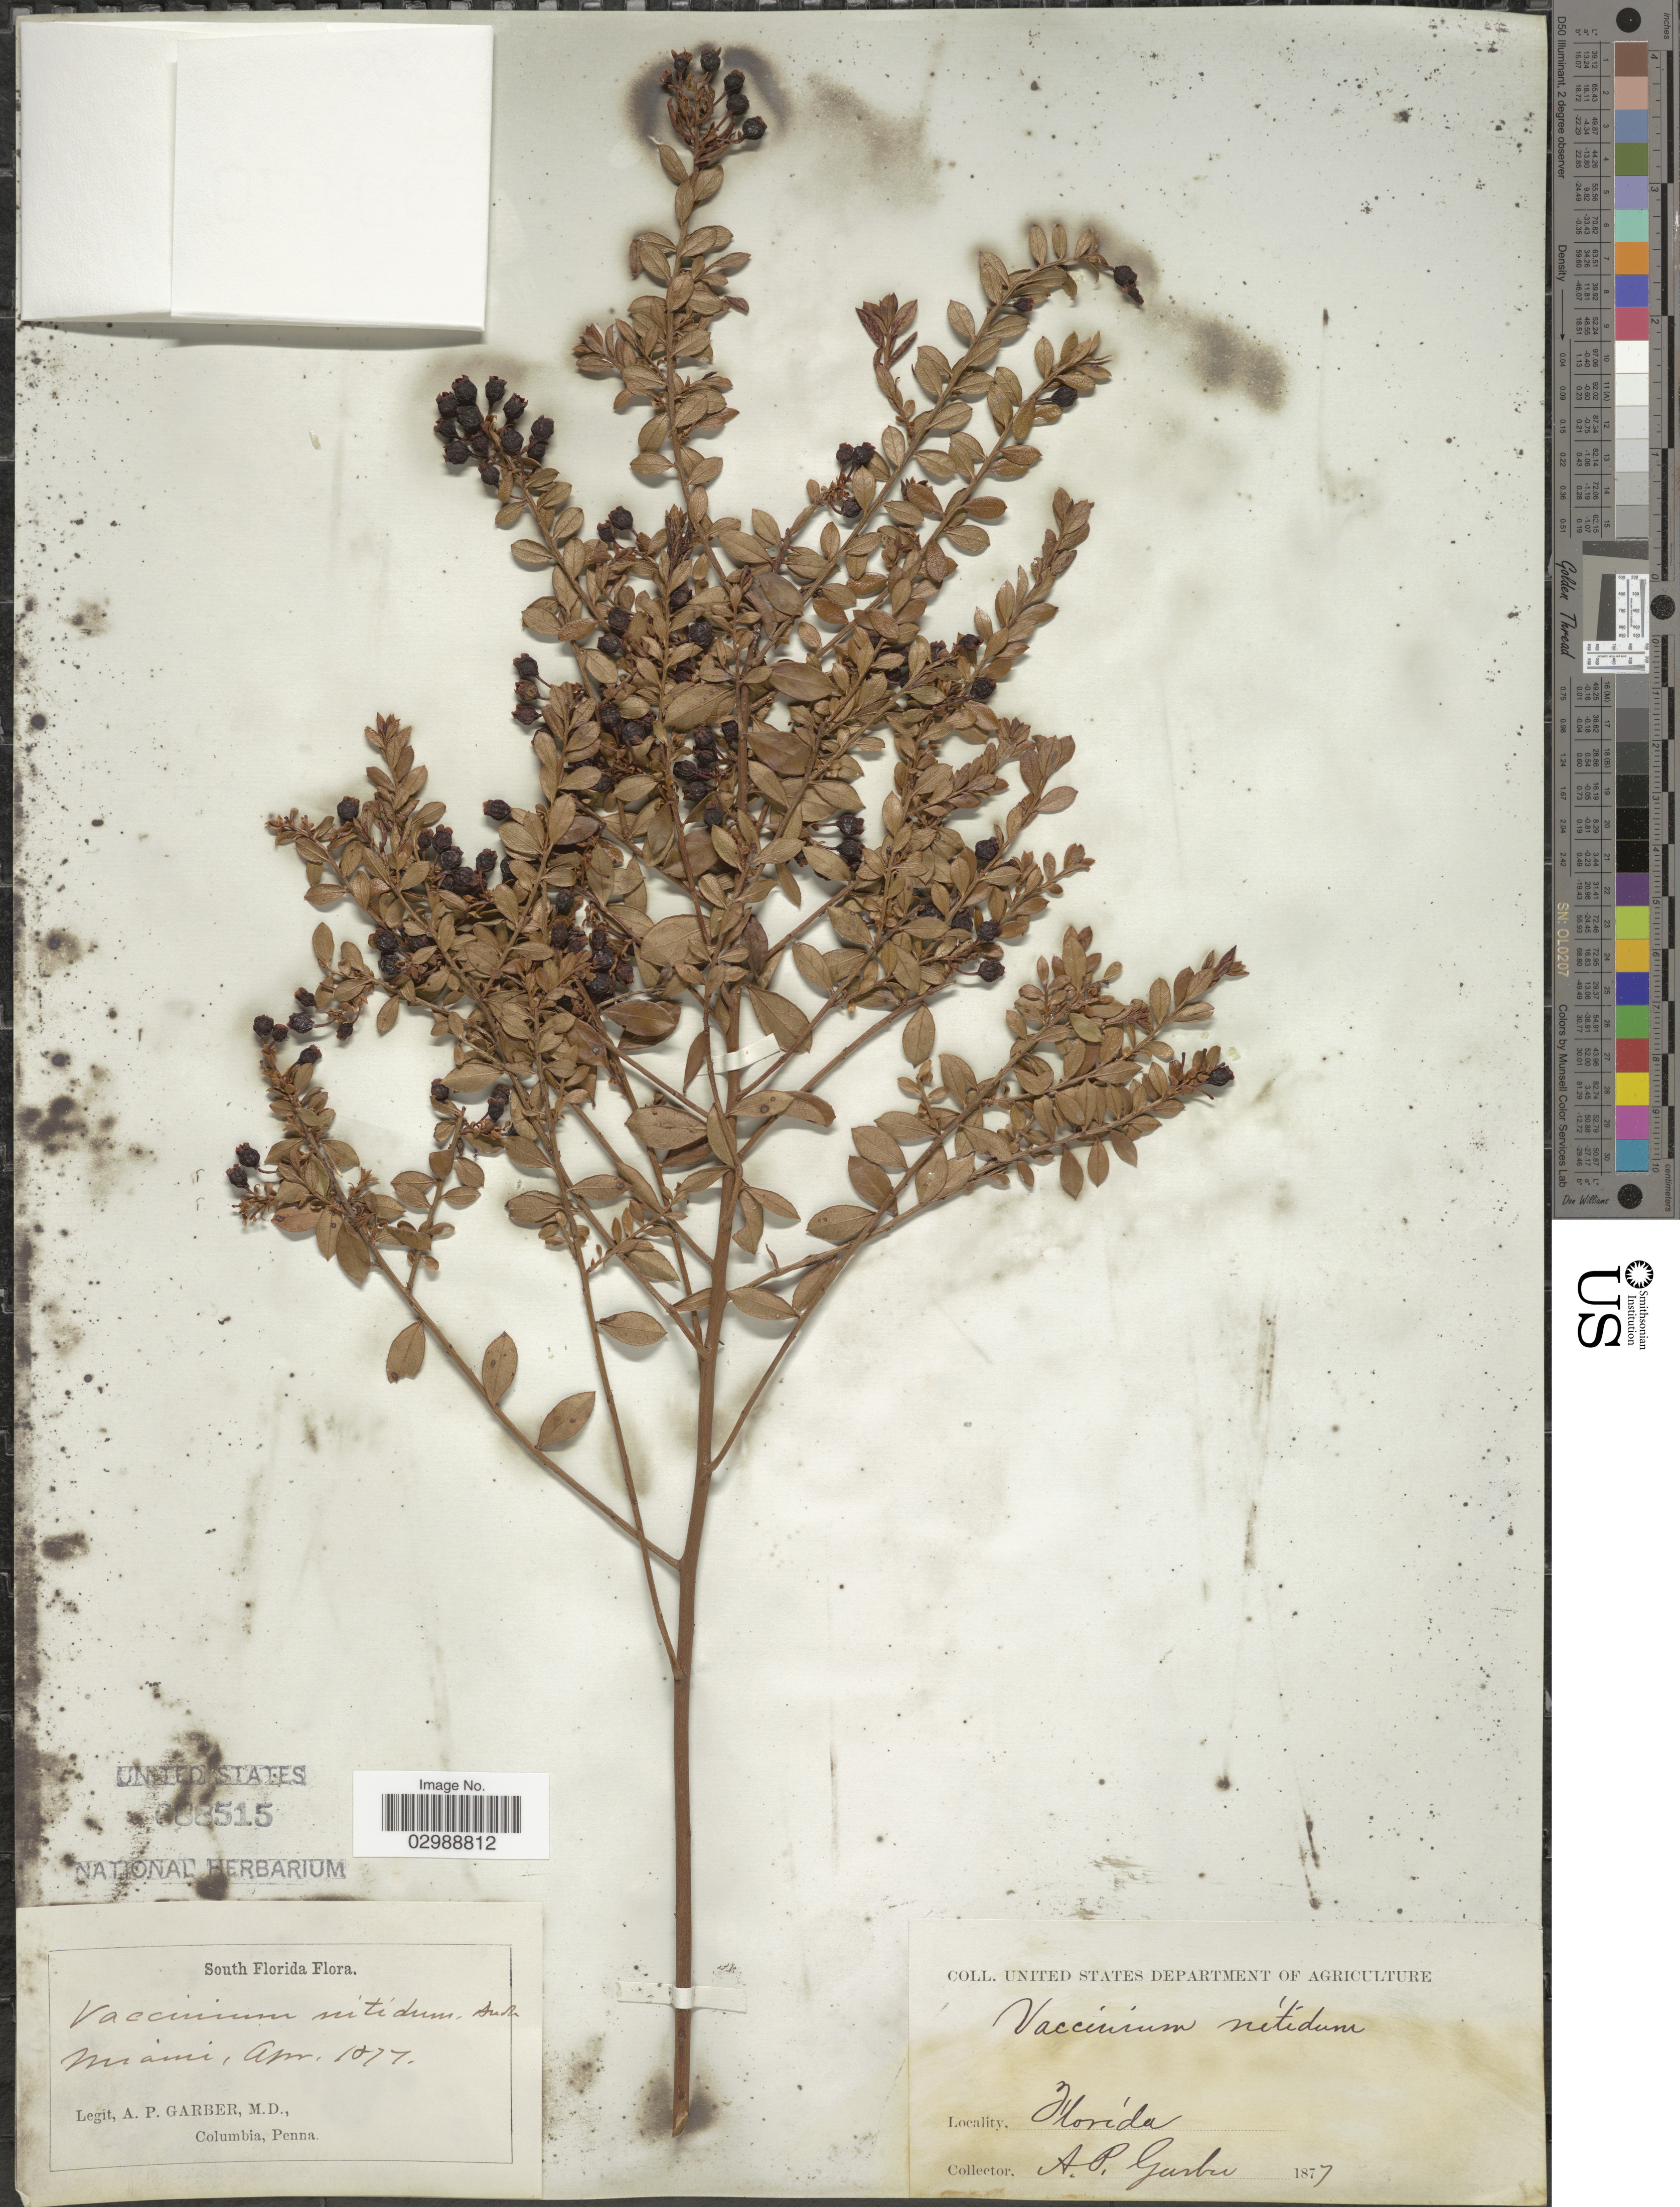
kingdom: Plantae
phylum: Tracheophyta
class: Magnoliopsida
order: Ericales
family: Ericaceae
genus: Vaccinium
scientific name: Vaccinium nitidum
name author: Andrews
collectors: A. P. Garber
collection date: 1877-04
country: United States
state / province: Florida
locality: South Florida. Miami.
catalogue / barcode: US 88515